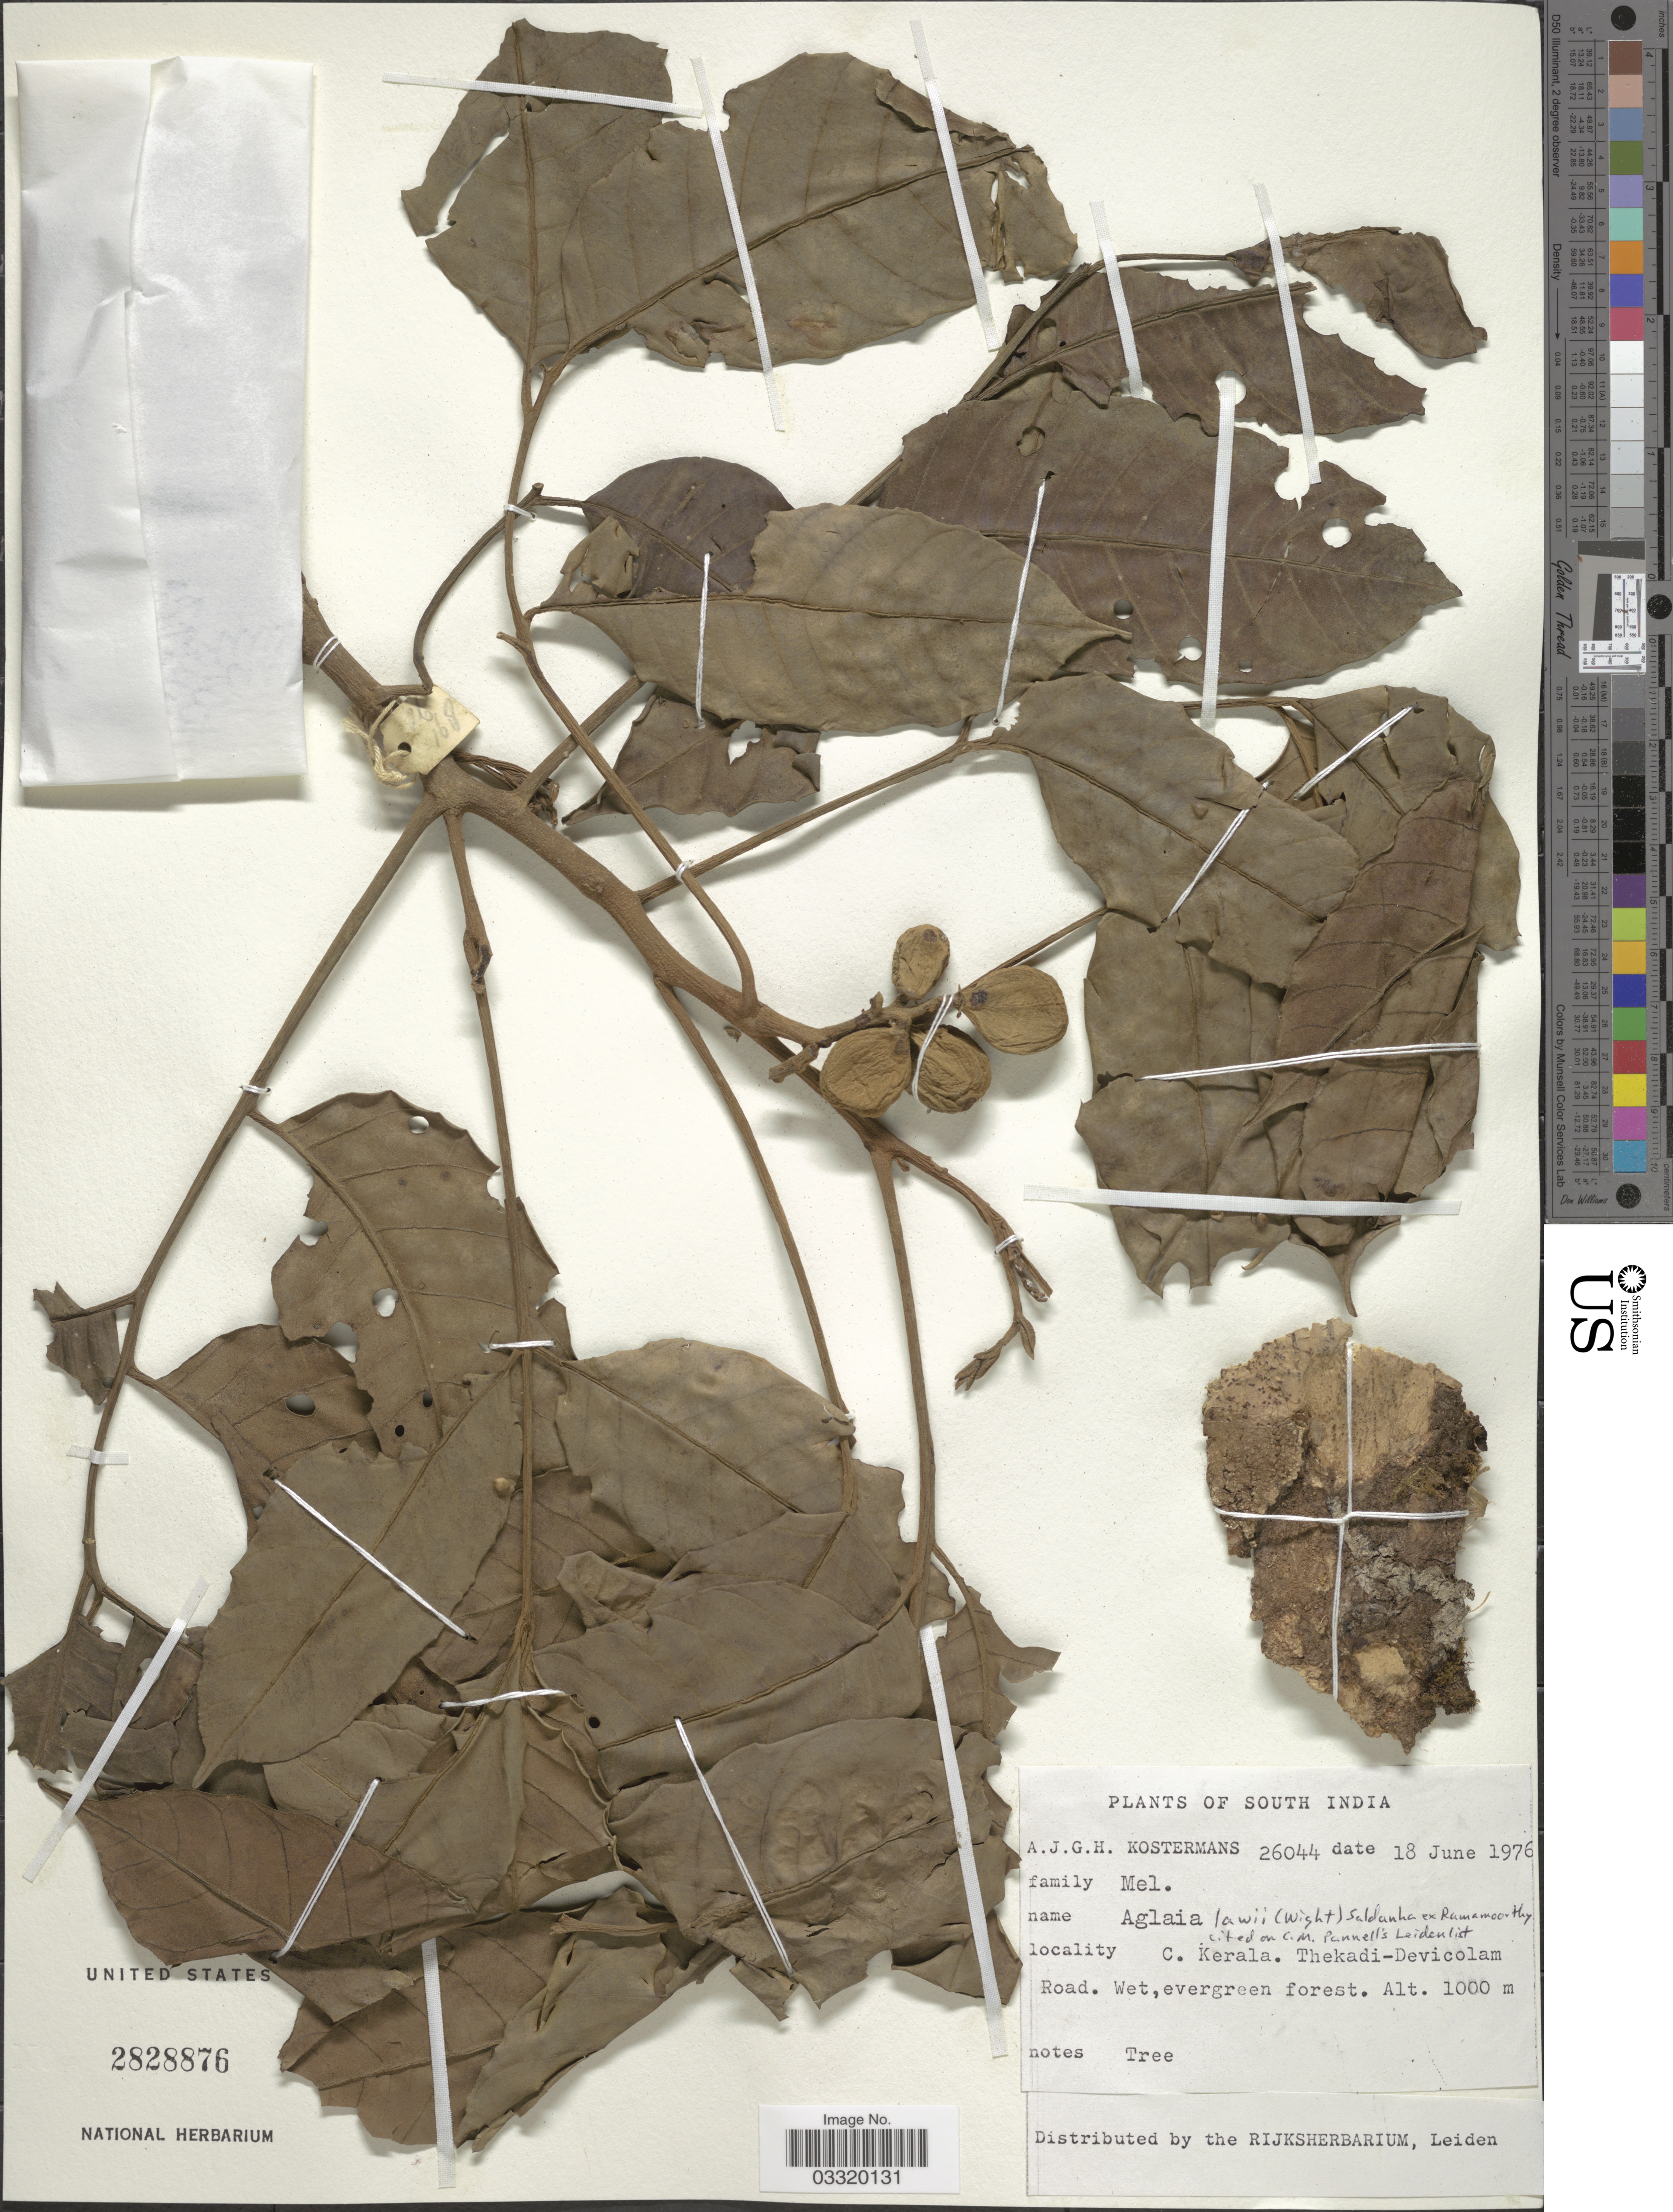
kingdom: Plantae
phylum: Tracheophyta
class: Magnoliopsida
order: Sapindales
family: Meliaceae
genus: Aglaia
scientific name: Aglaia lawii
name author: (Wight) C.J. Saldanha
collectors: A. J. G. Kostermans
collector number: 26044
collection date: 1976-06-18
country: India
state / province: Kerala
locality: South India. C. Kerala. Thekadi-Devicolam.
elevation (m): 1000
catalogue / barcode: US 2828876